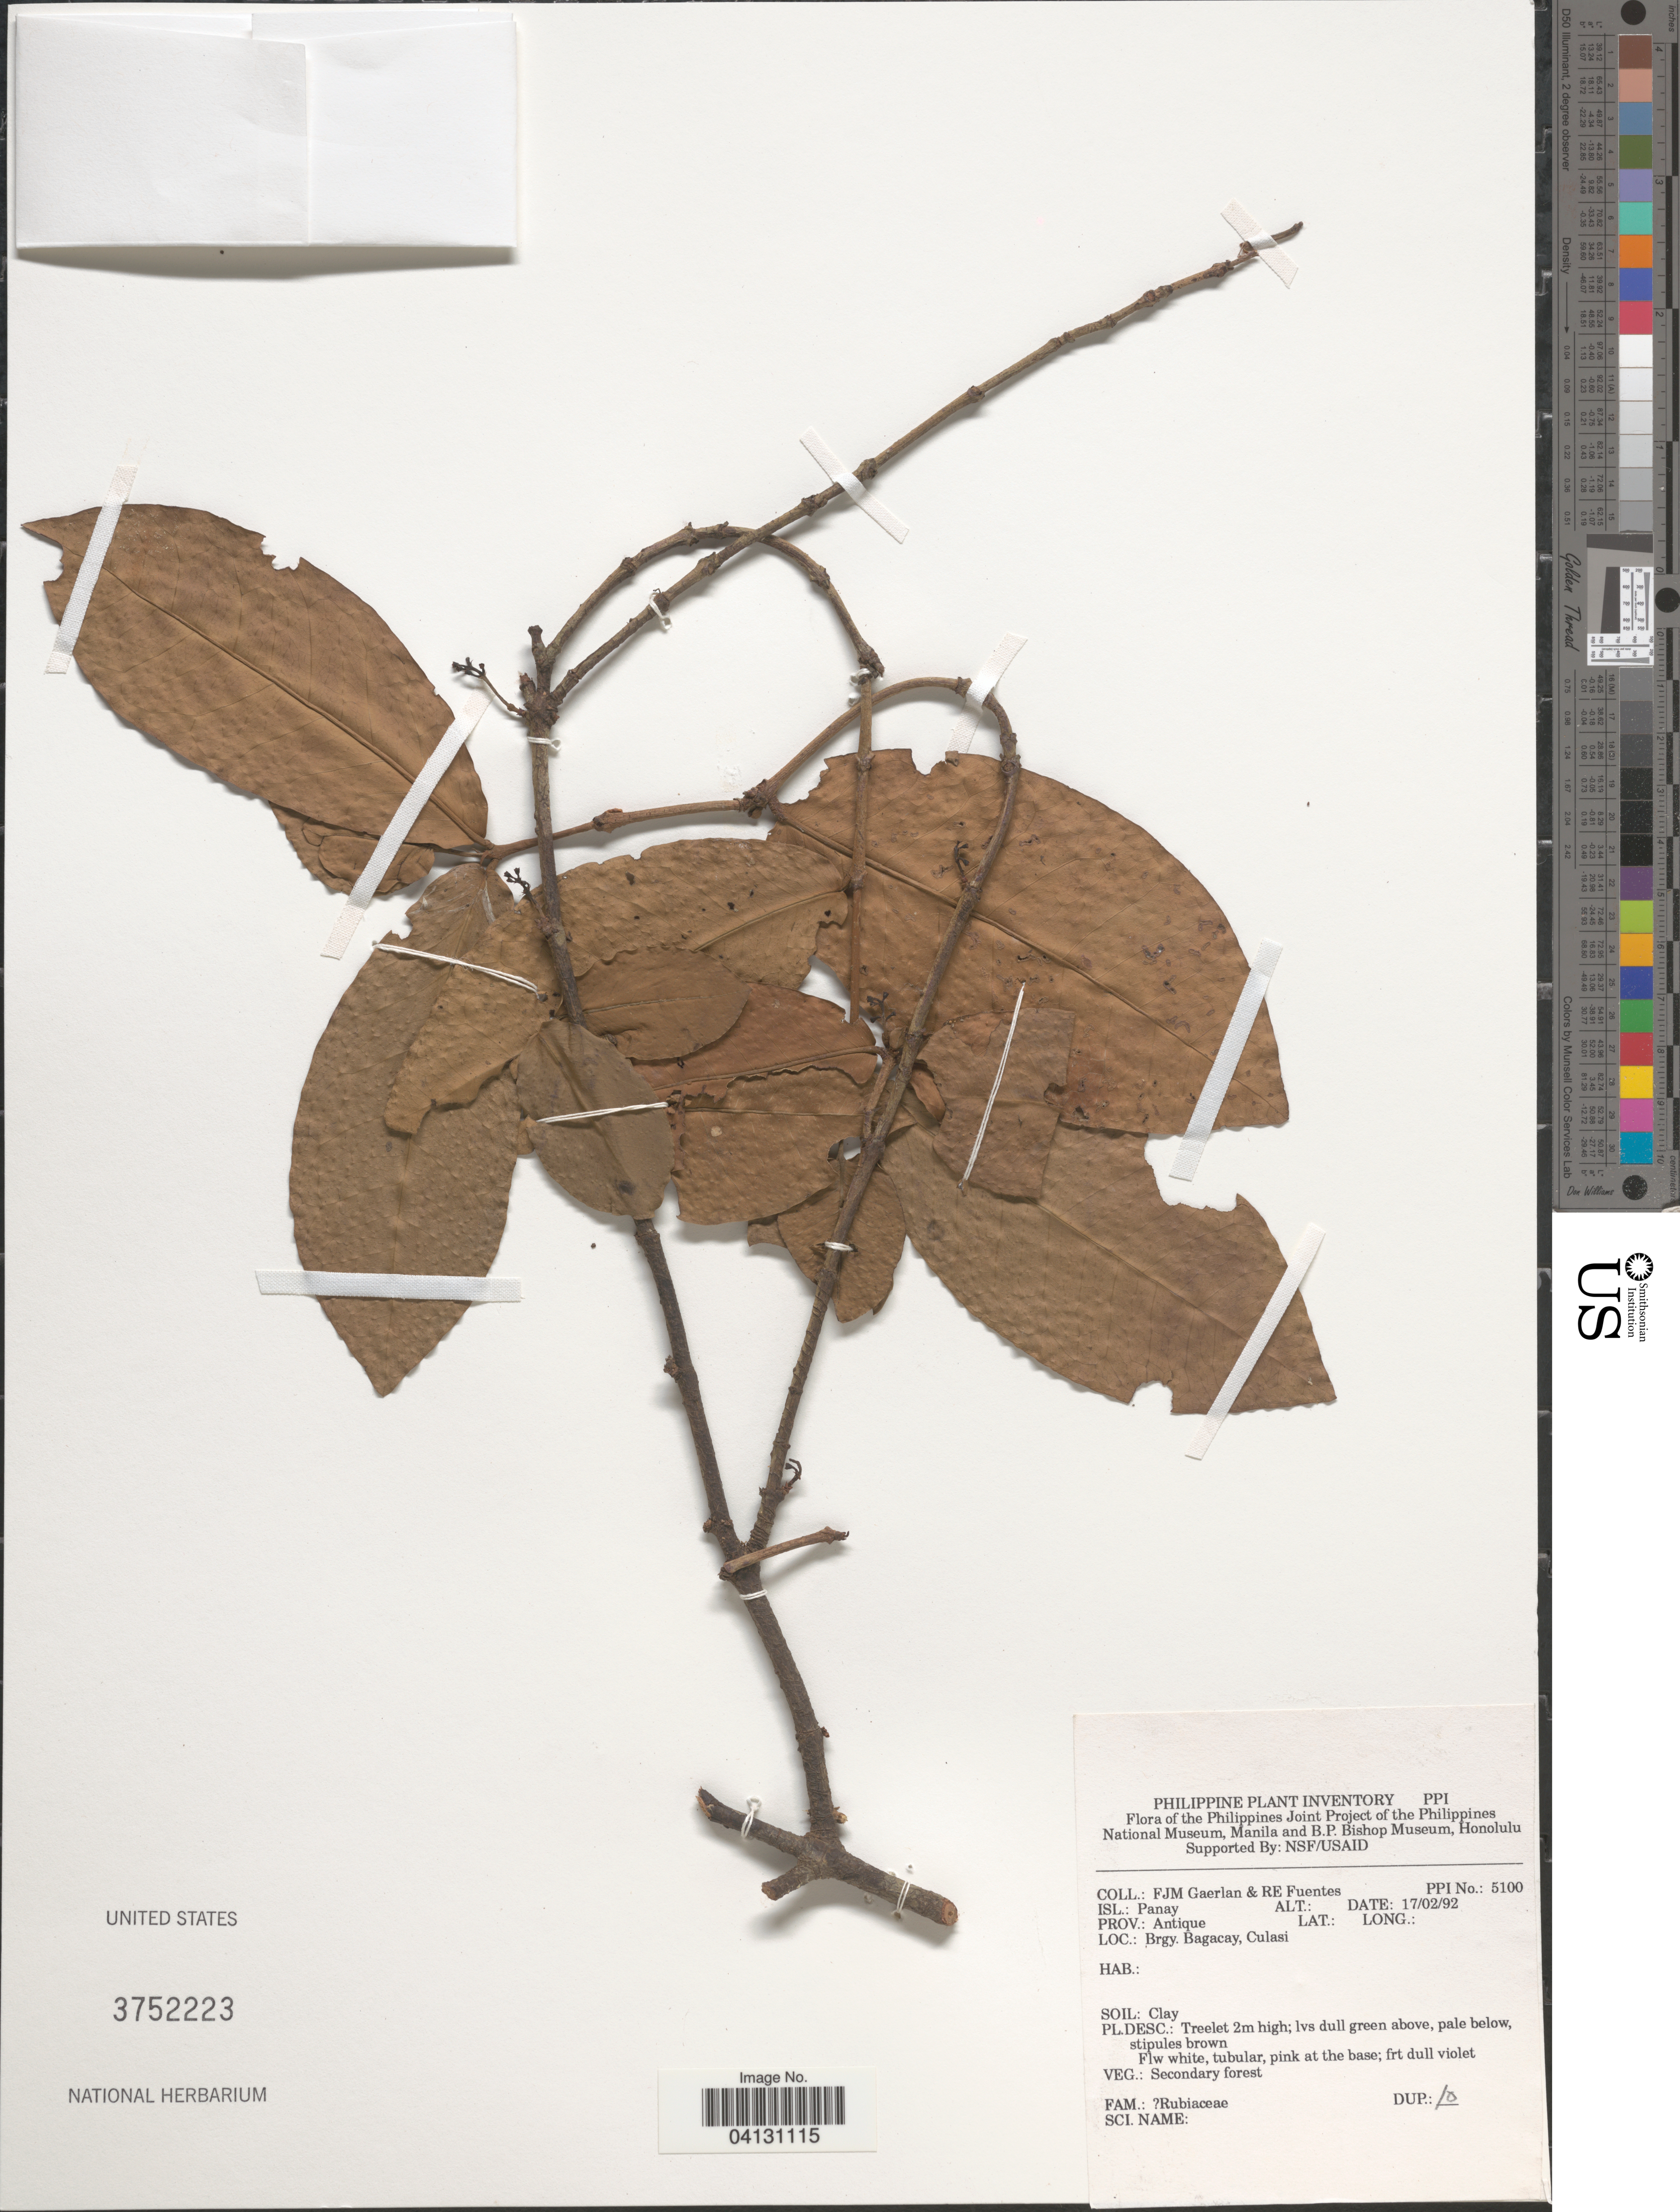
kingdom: Plantae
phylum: Tracheophyta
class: Magnoliopsida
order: Gentianales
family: Rubiaceae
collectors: F. Gaerlan & R. Fuentes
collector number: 5100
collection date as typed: Transcribed d/m/y: 17/2/92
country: Philippines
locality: The Philippines Joint Project of the Philippines National Museum, Manila and B.P. Bishop Museum, Honolulu. Isl.: Panay. Prov.: Antique. Brgy, Bagacay, Culasi.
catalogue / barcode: US 3752223